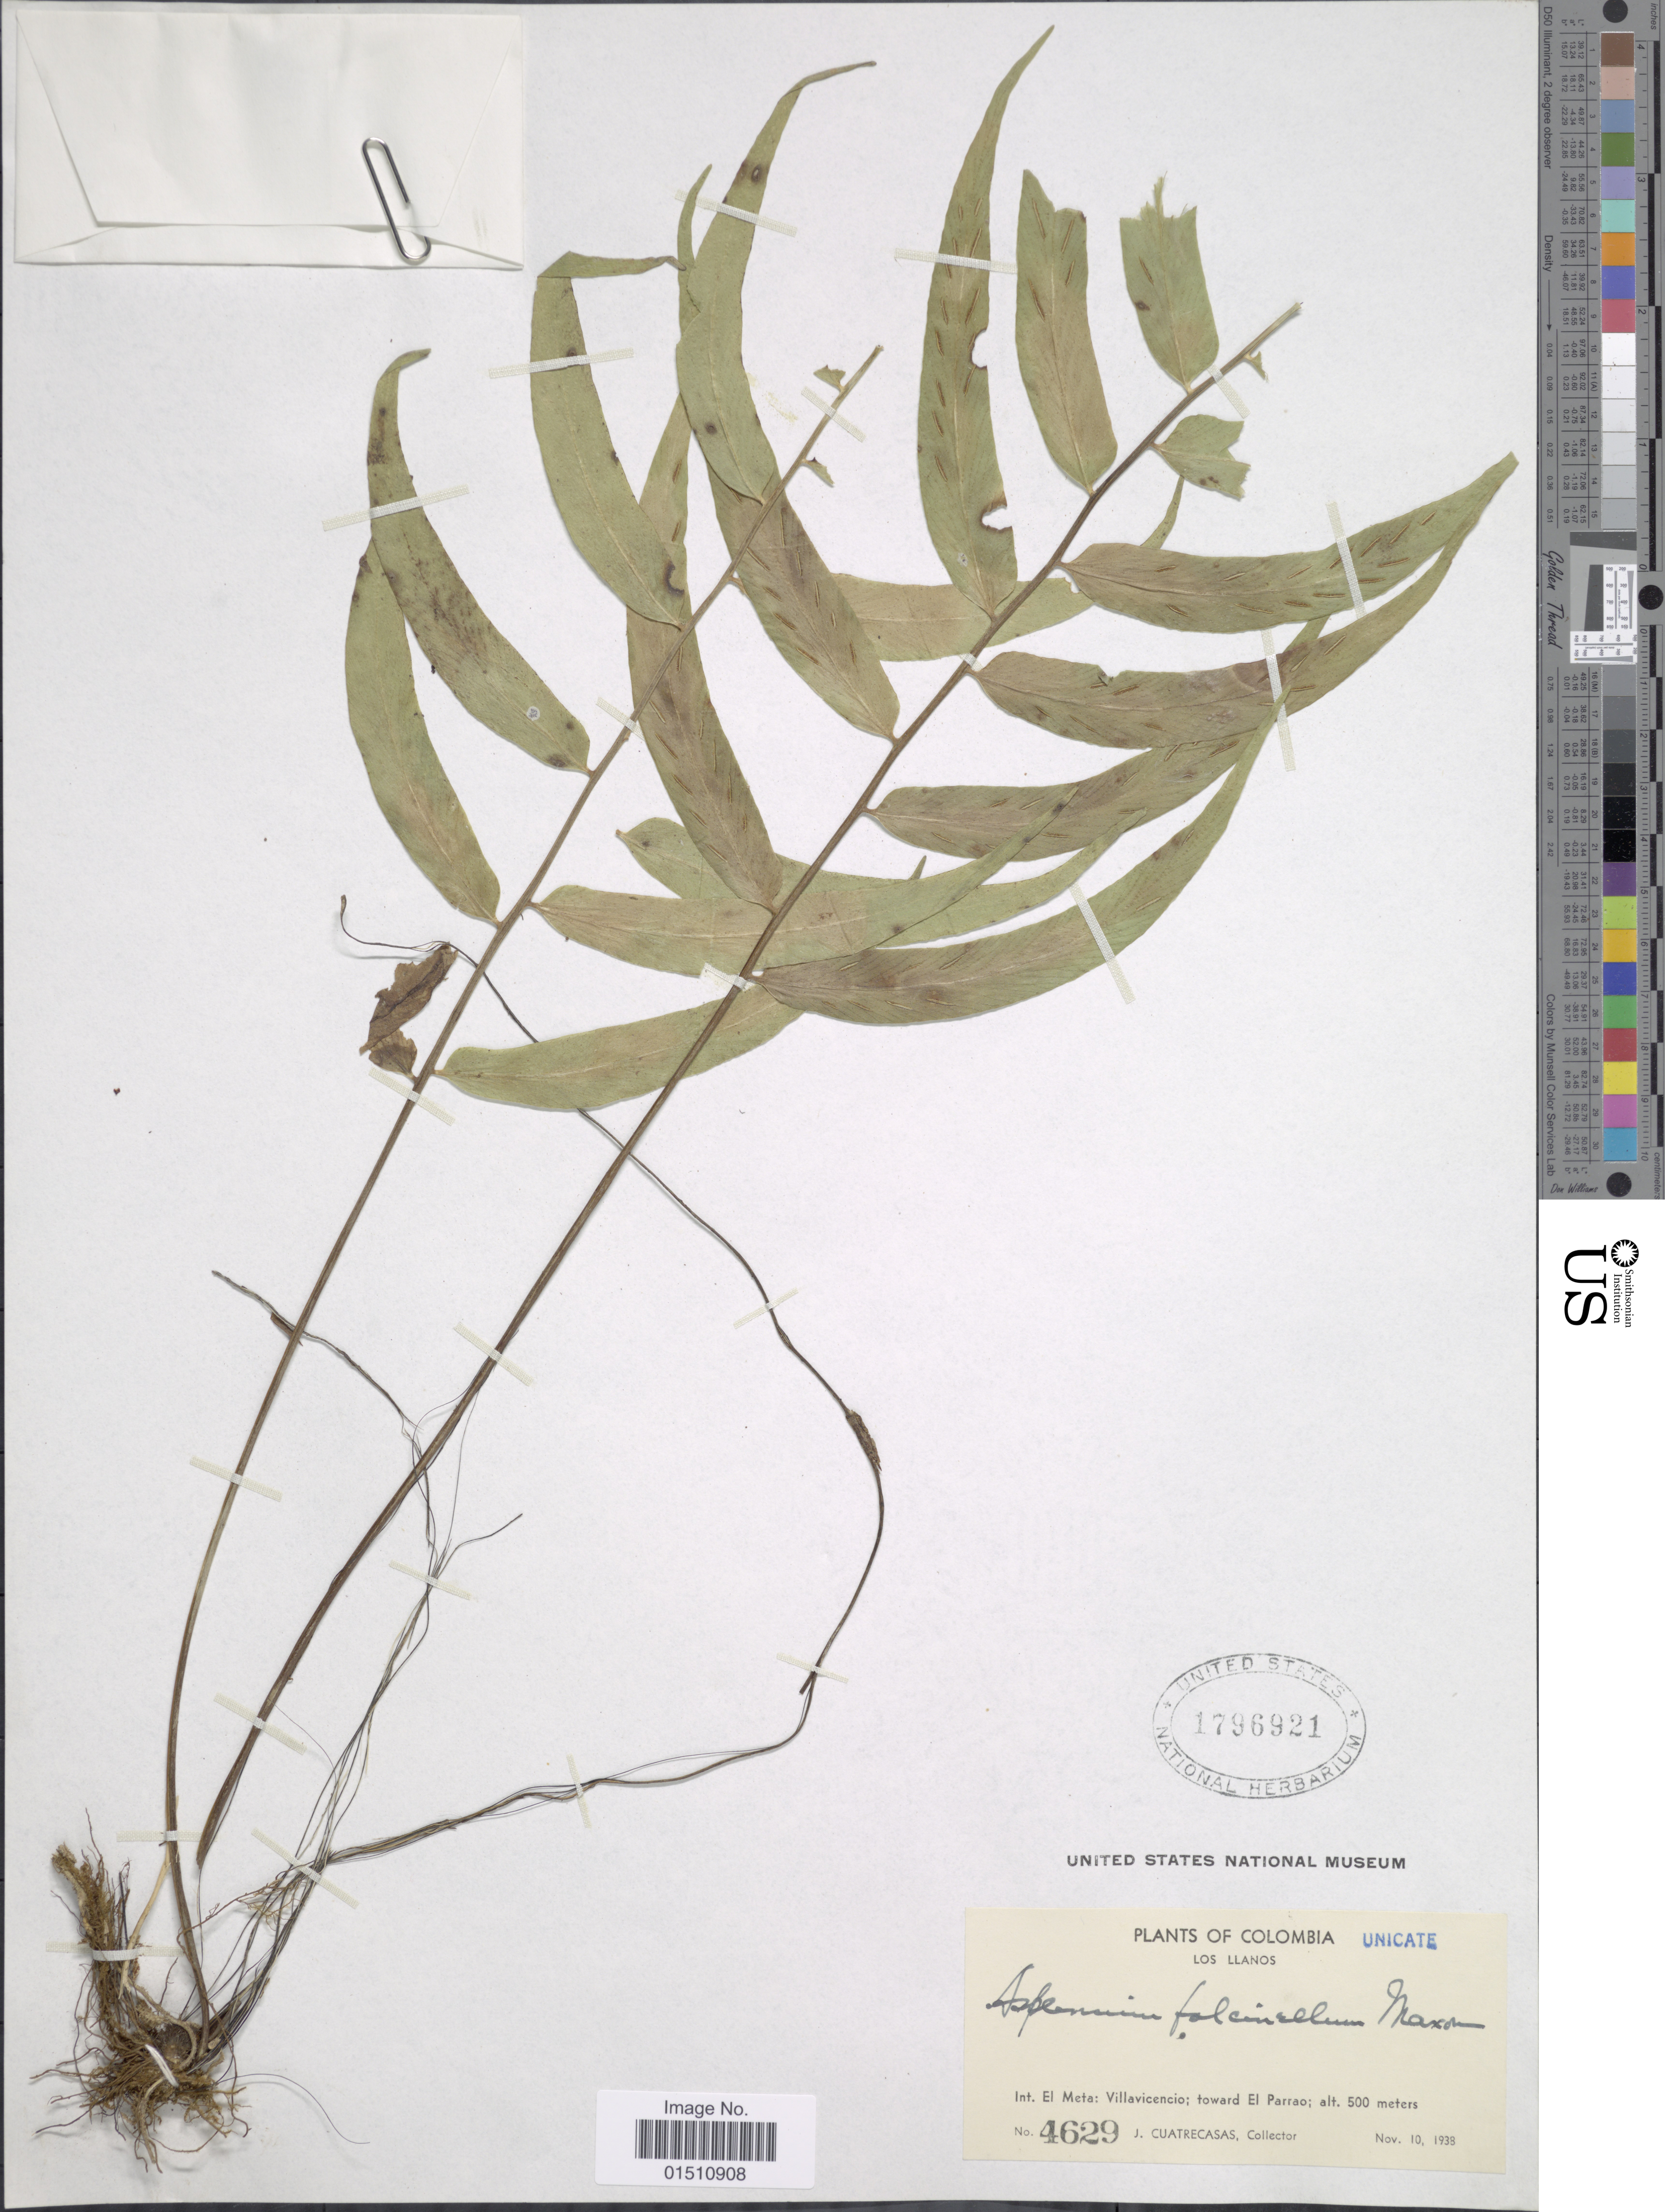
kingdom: Plantae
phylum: Tracheophyta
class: Polypodiopsida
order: Polypodiales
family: Aspleniaceae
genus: Asplenium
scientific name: Asplenium falcinellum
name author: Maxon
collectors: J. Cuatrecasas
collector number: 4629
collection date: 1938-11-10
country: Colombia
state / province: Meta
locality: Colombia, Los Llanos, Int. El Meta: Villavicencio; toward El Parroa.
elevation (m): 500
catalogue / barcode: US 1796921